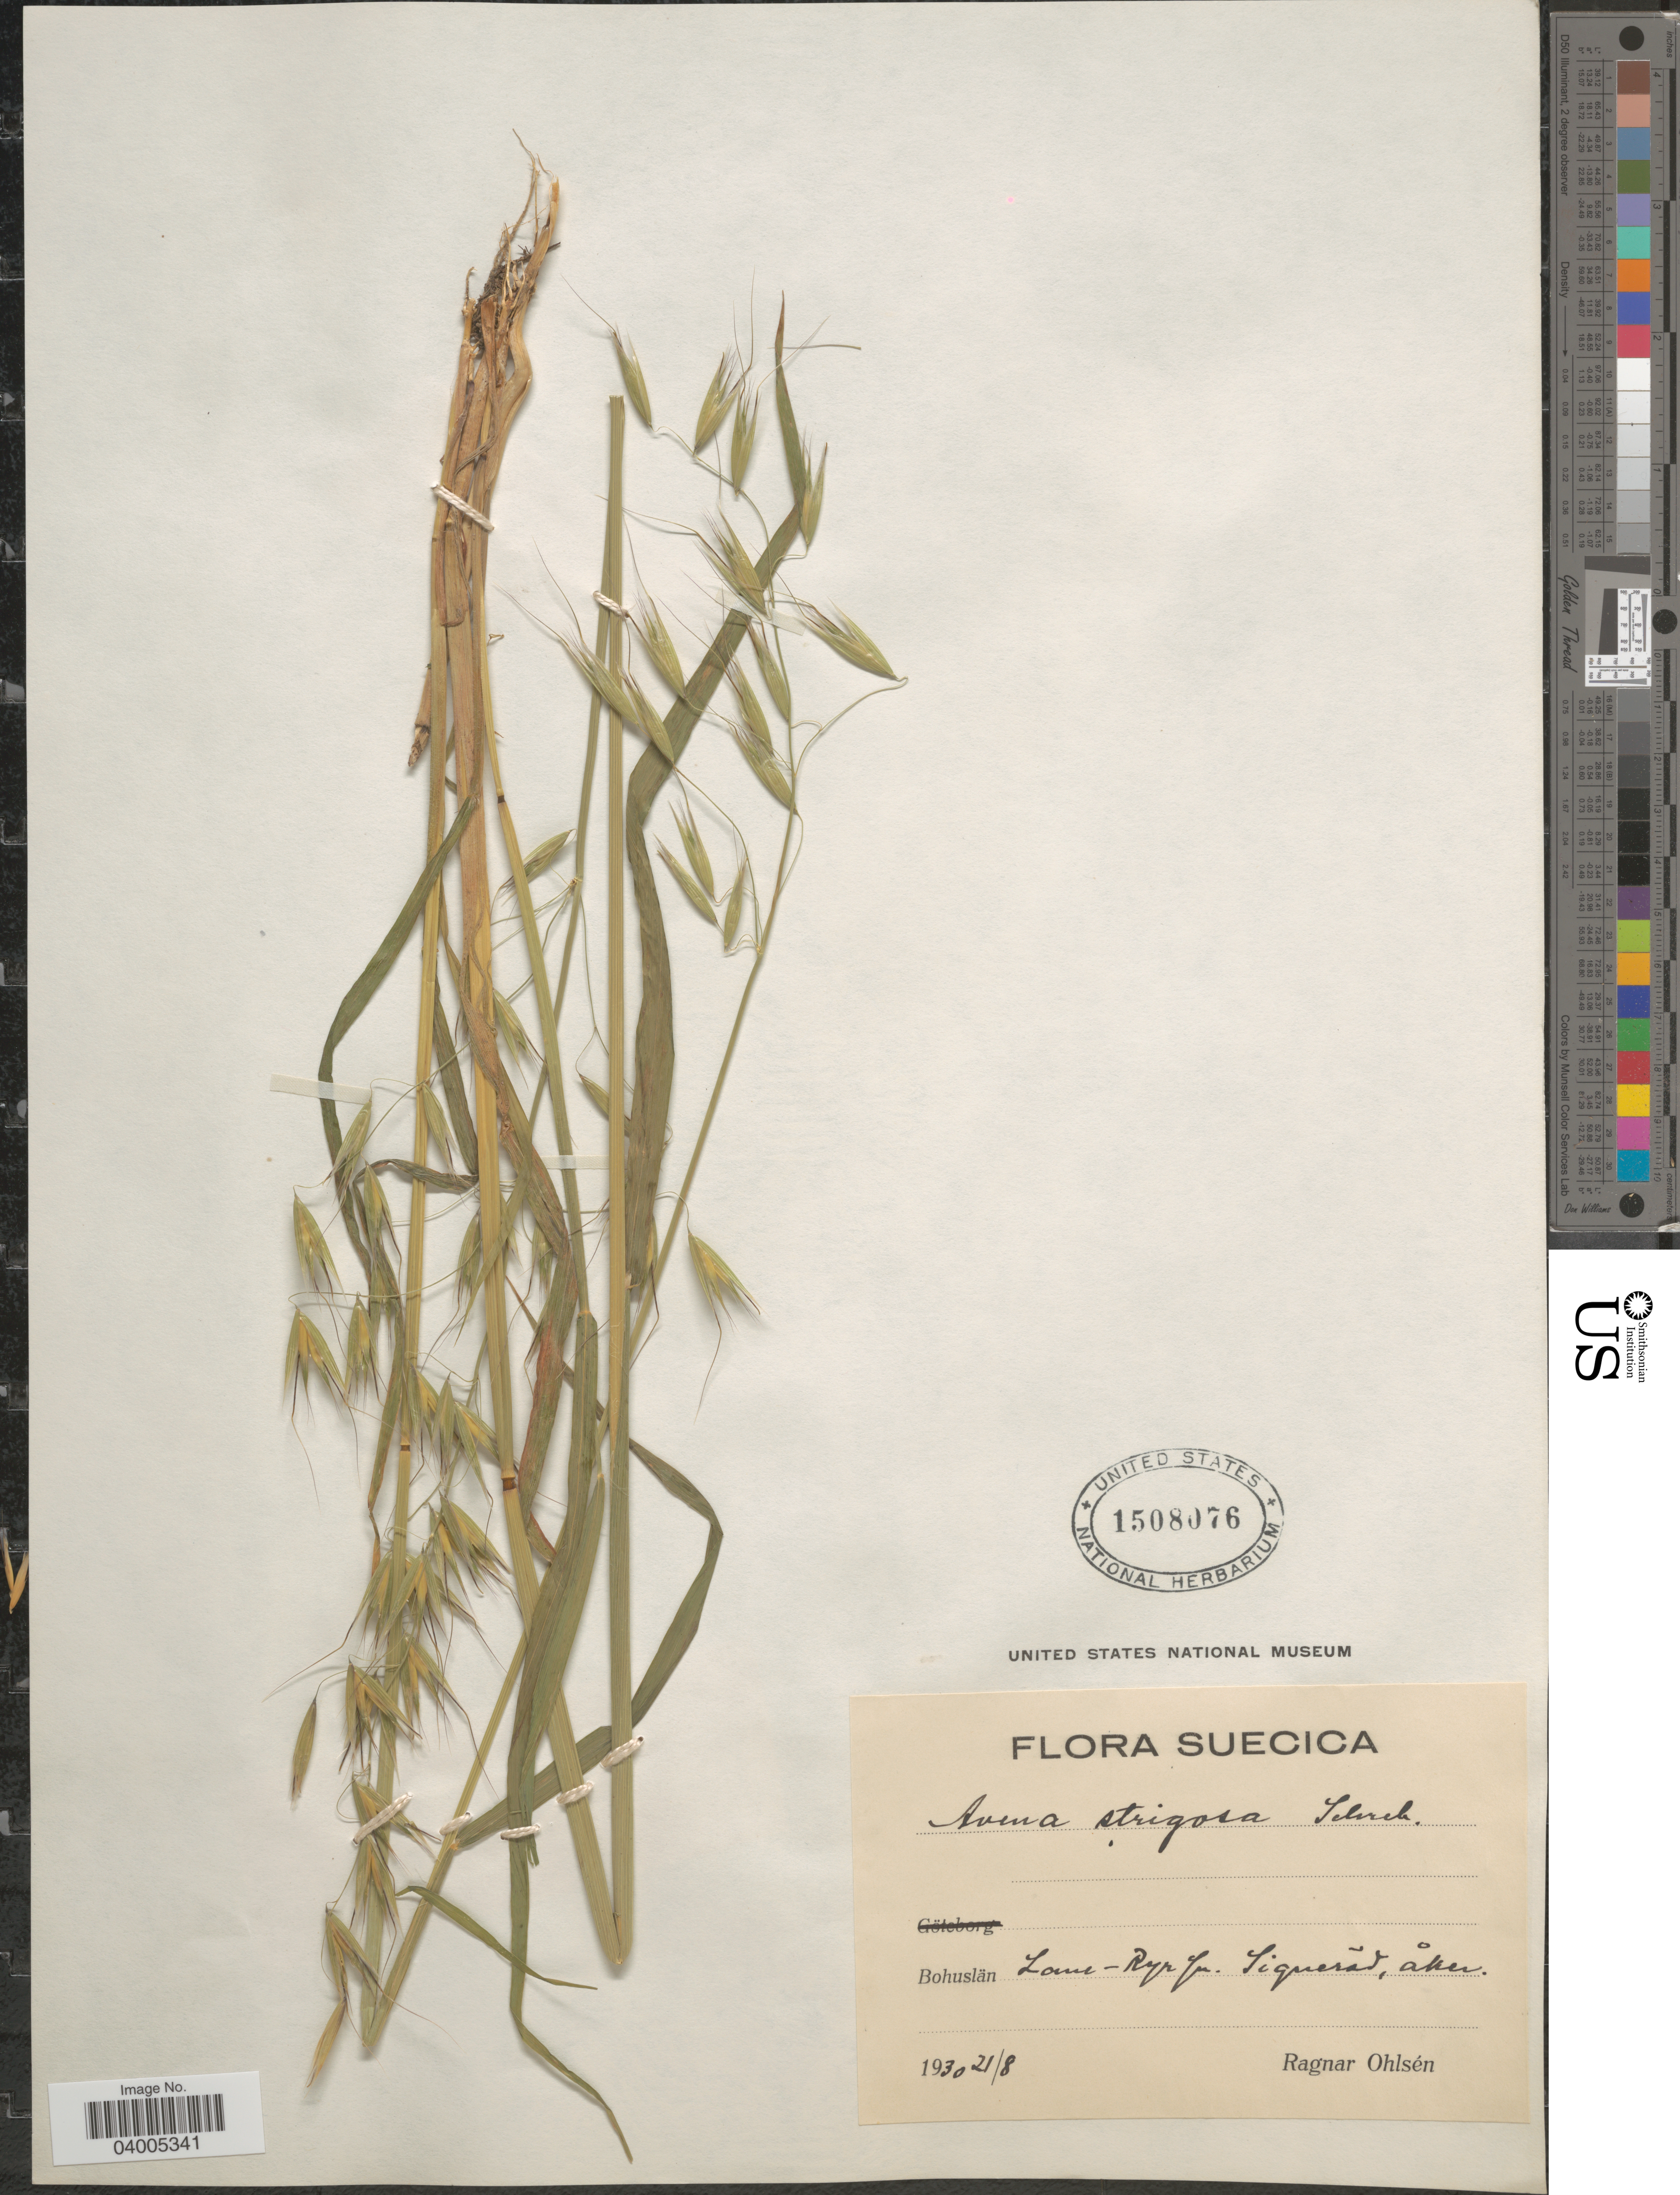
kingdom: Plantae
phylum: Tracheophyta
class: Liliopsida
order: Poales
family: Poaceae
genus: Avena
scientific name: Avena strigosa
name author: Schreb.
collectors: R. Ohlsén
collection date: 1930-08-21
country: Sweden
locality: Suecica. Bohuslän Lane-Ryr sn. Siquerad, åker. [interpreted]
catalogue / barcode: US 1508076